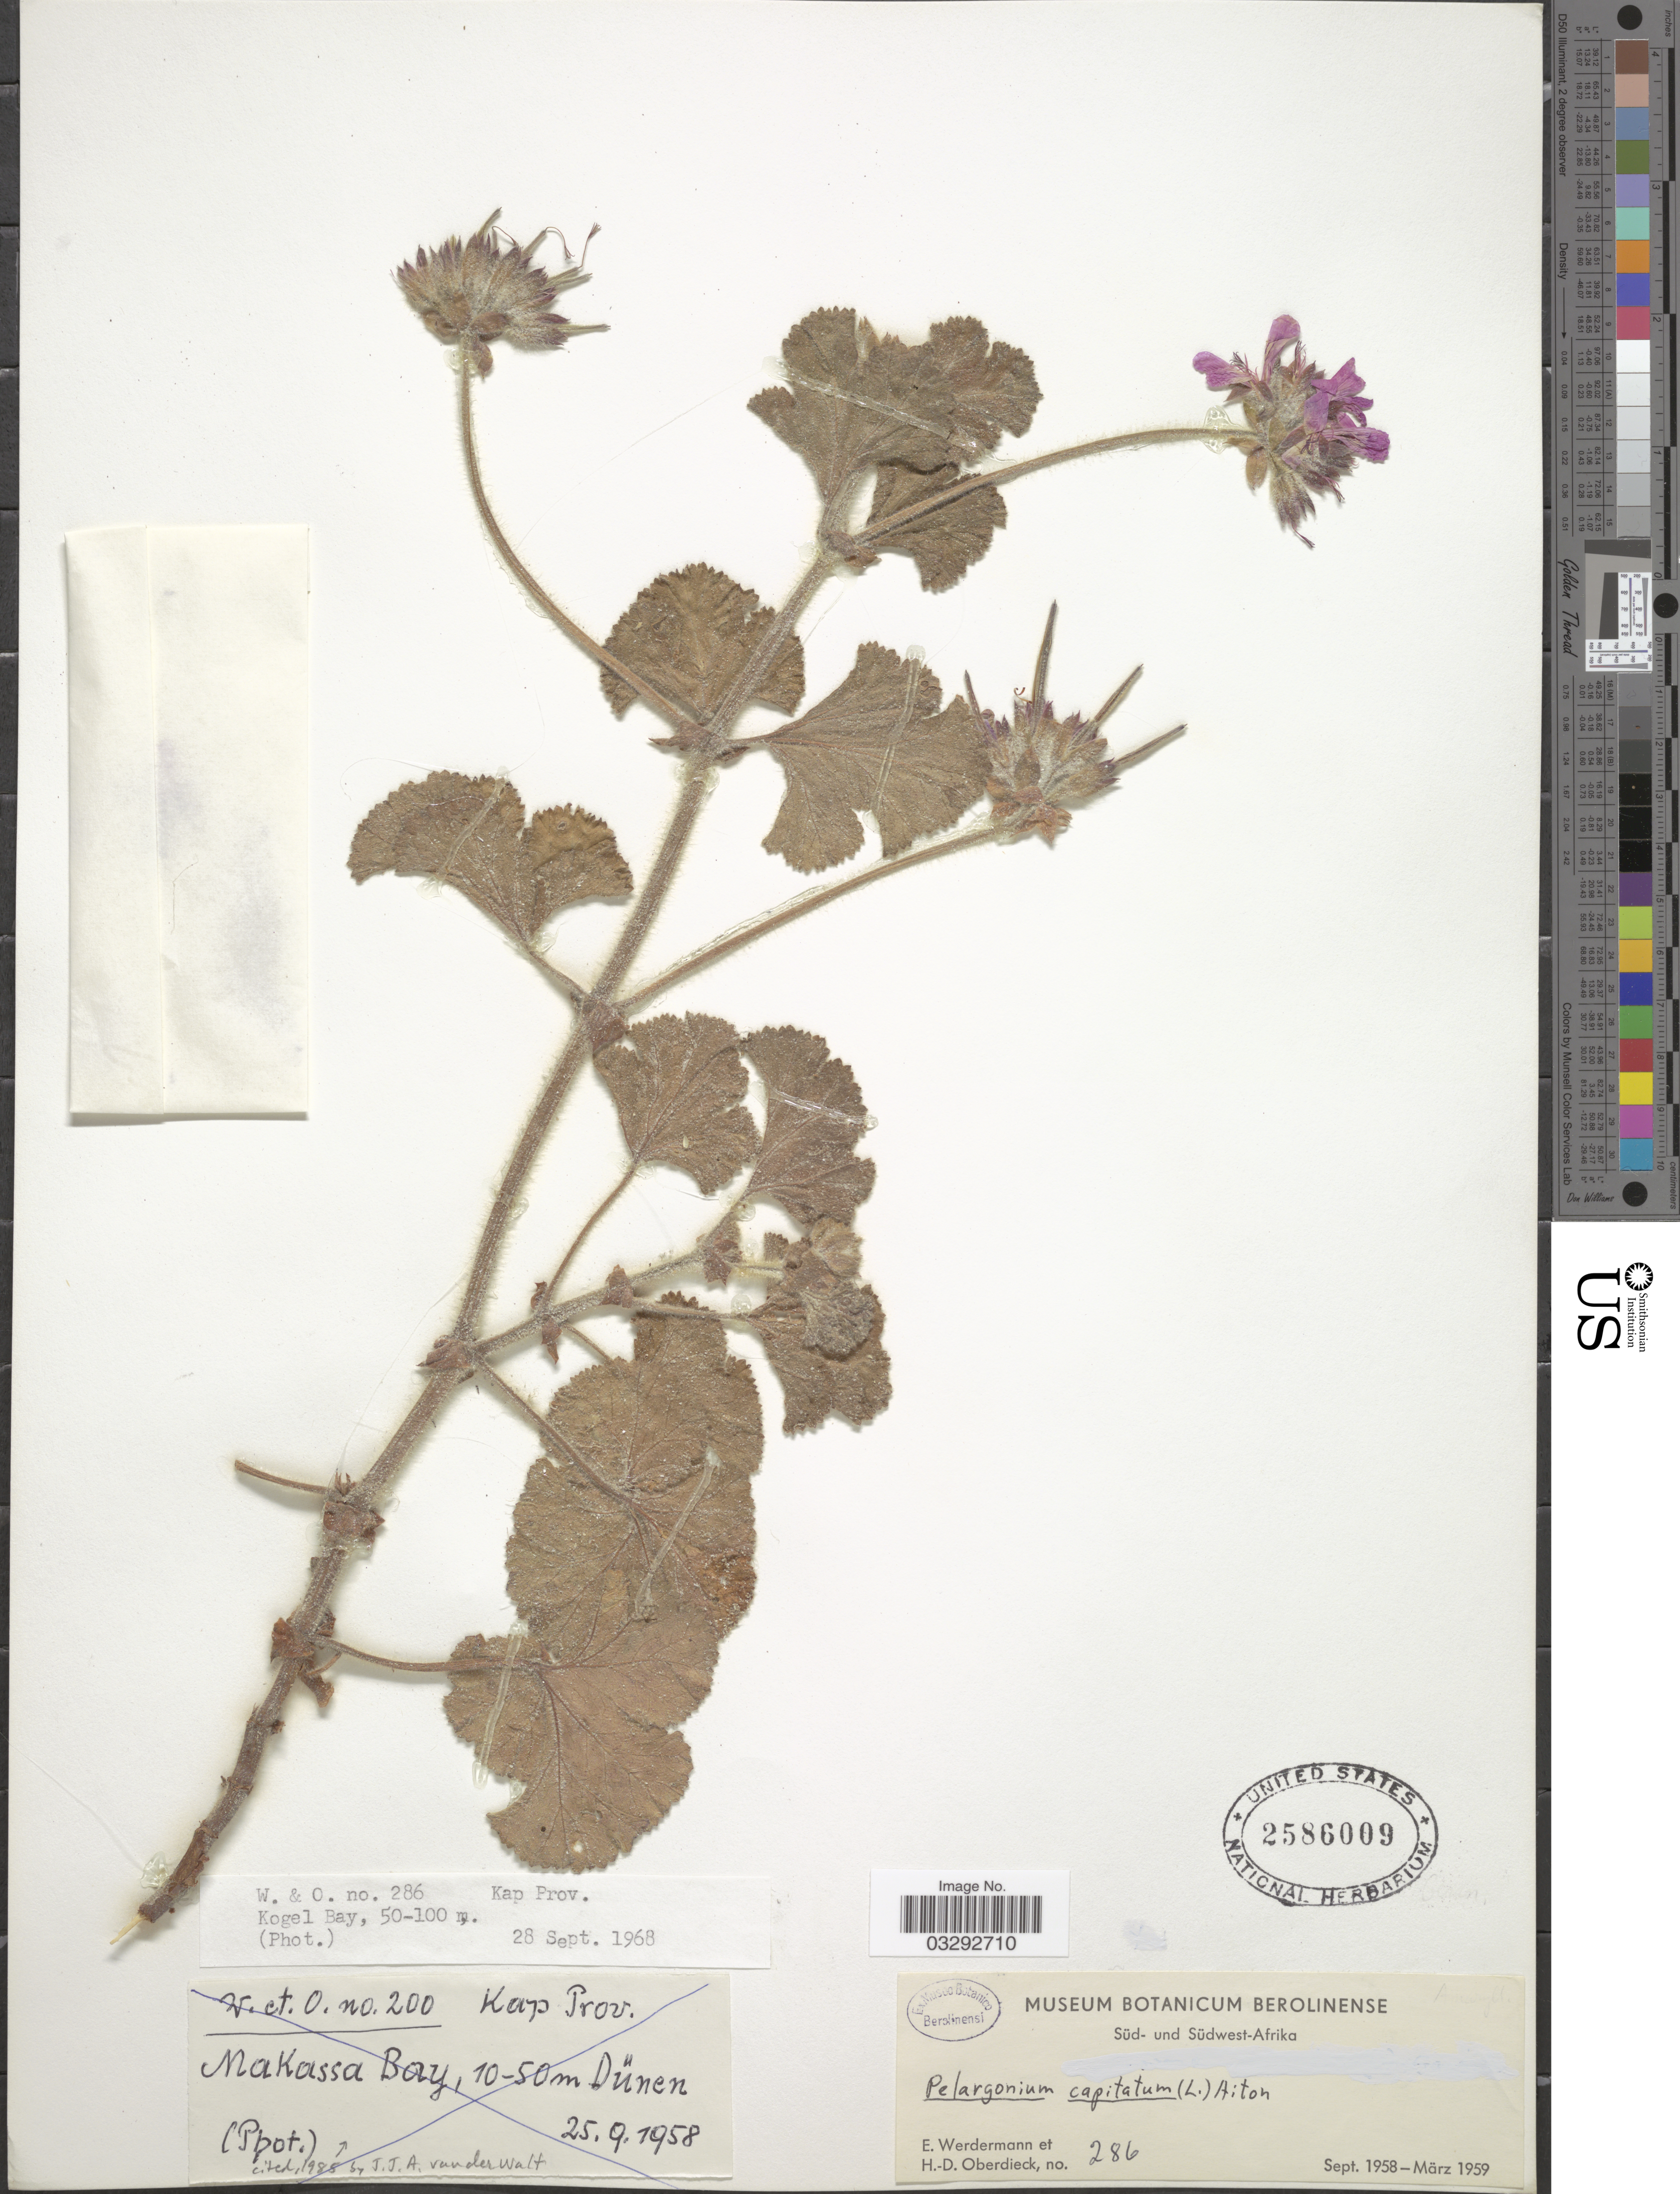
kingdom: Plantae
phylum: Tracheophyta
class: Magnoliopsida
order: Geraniales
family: Geraniaceae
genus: Pelargonium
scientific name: Pelargonium capitatum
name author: (L.) L'Hér.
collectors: E. Werdermann & H. Oberdieck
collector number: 286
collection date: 1968-09-28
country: South Africa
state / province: Western Cape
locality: Kap Prov. Kogel Bay.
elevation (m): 50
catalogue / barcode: US 2586009